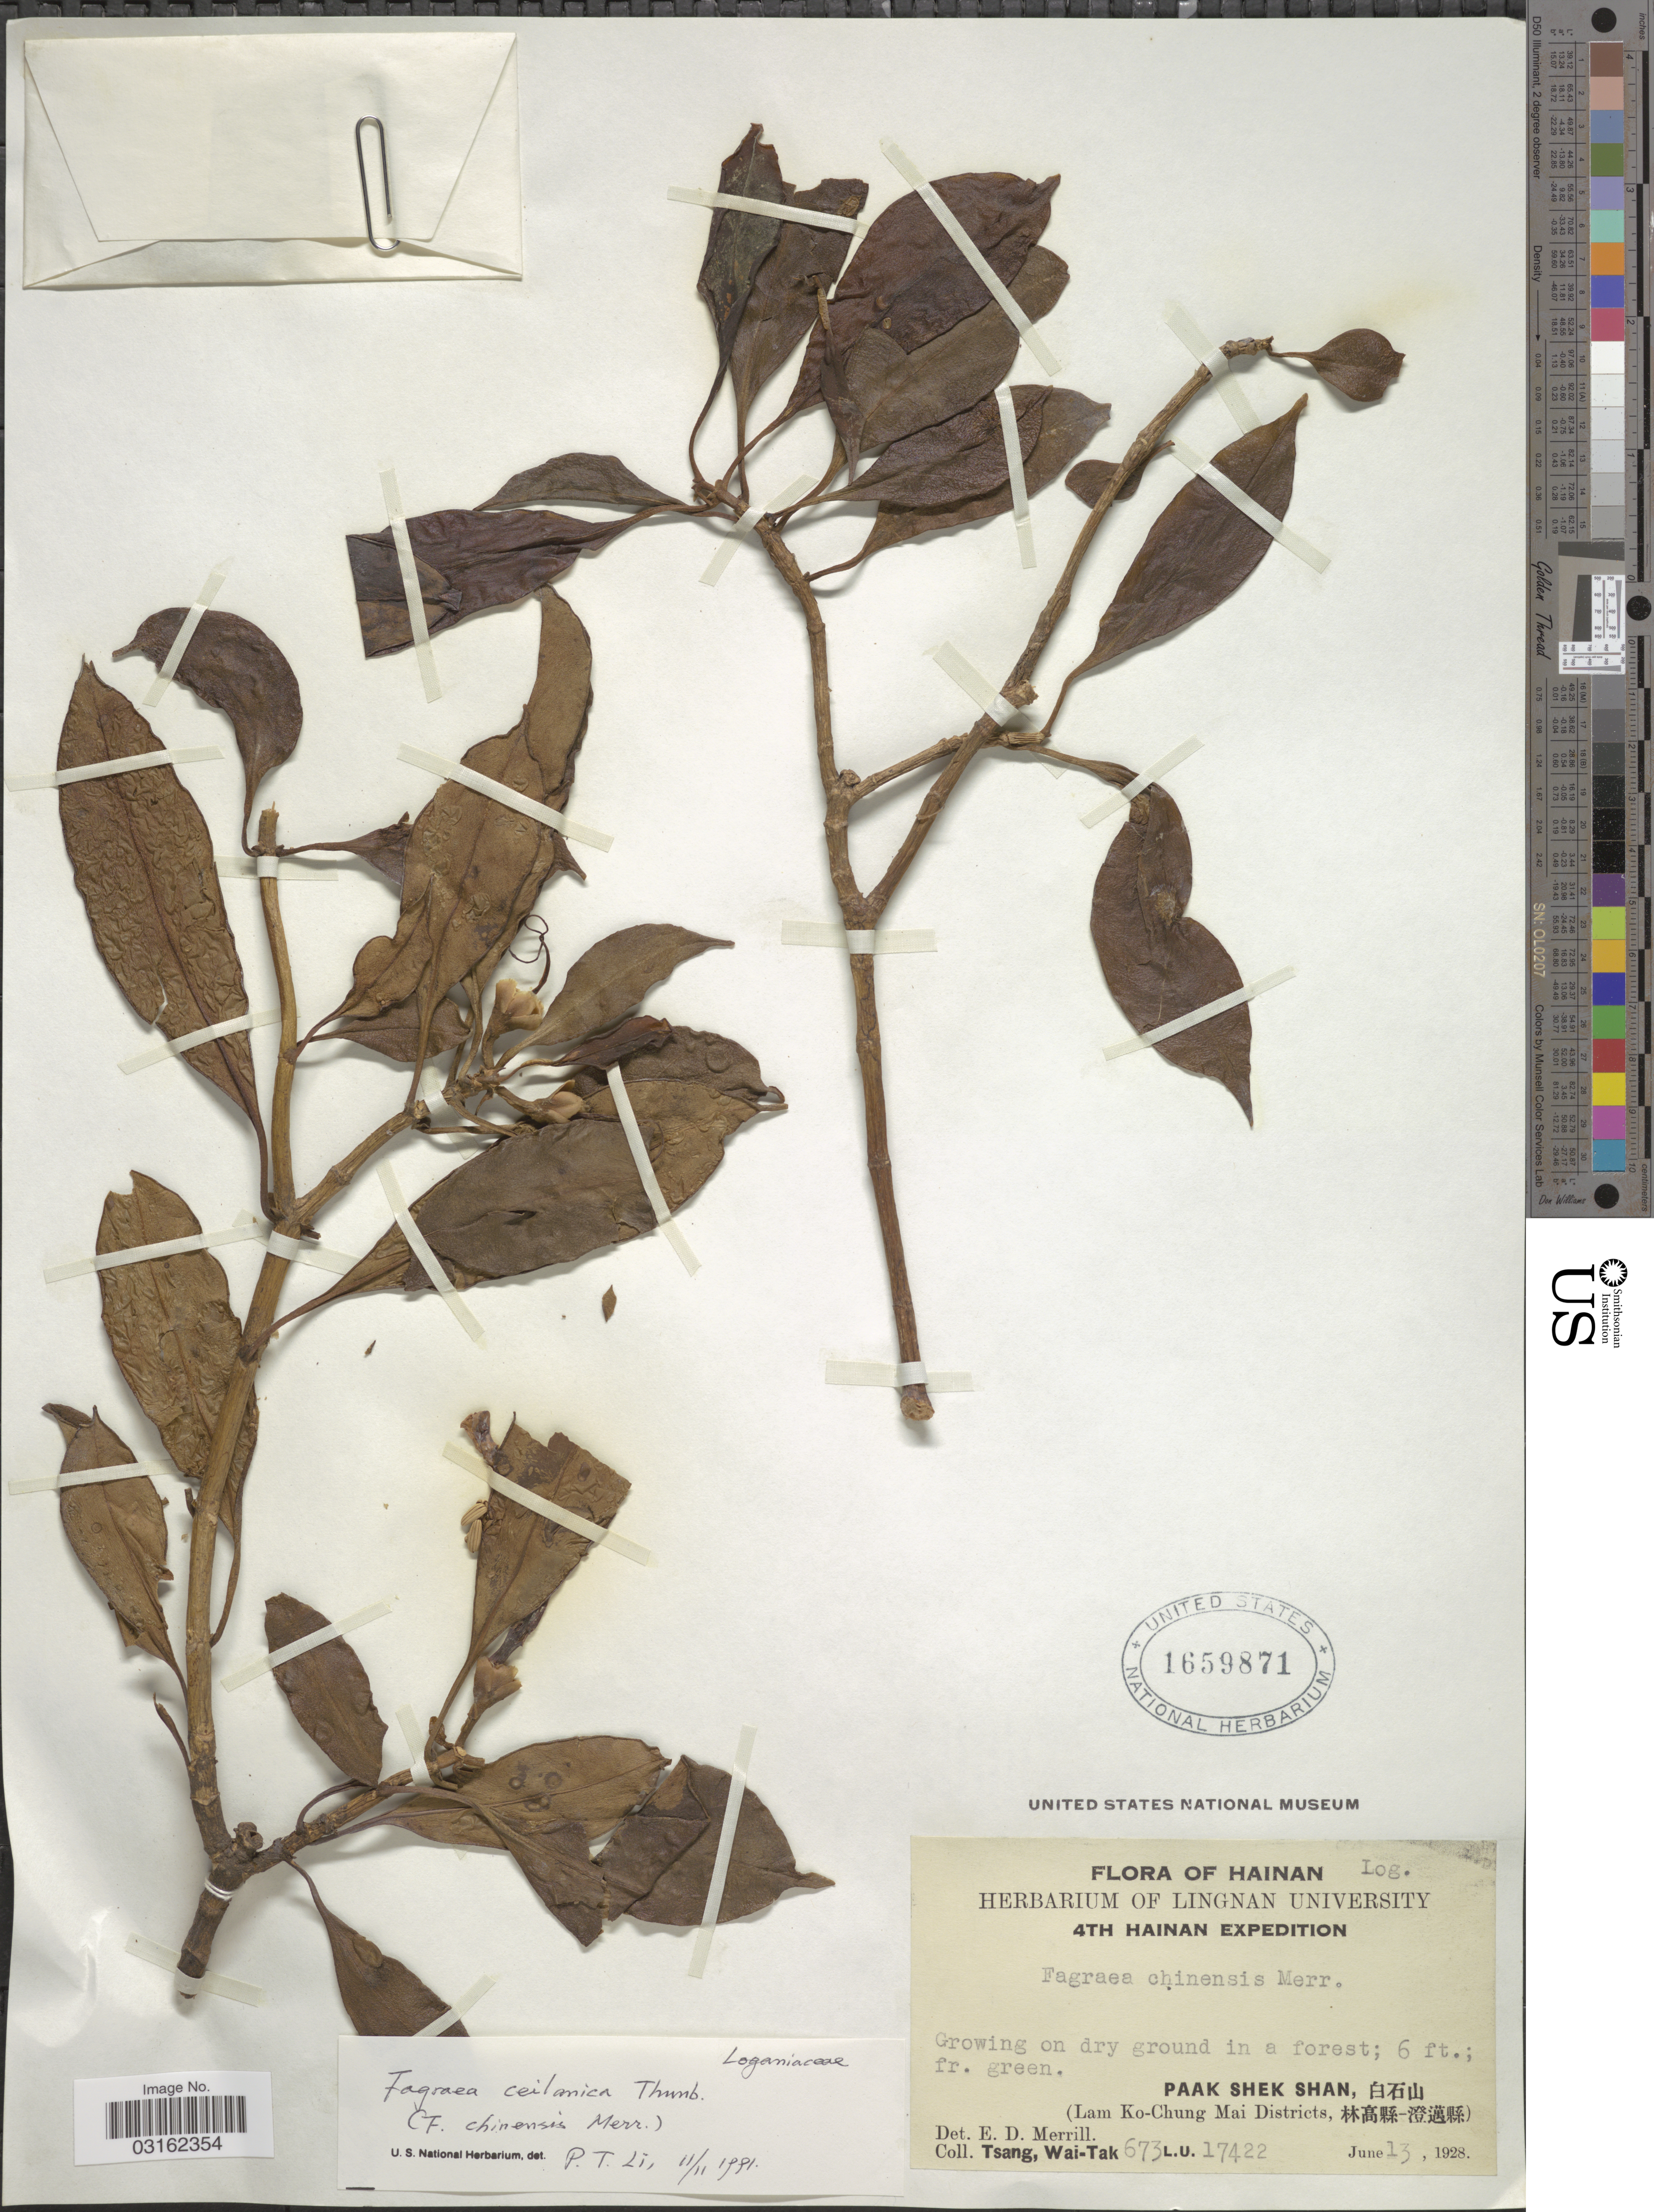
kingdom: Plantae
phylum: Tracheophyta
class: Magnoliopsida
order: Gentianales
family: Gentianaceae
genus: Fagraea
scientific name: Fagraea ceilanica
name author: Thunb.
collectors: W. T. Tsang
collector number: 673L.U.17422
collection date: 1928-06-13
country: China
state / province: Hainan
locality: Paak Shek Shan, (Lam Ko-Chung Mai Districts).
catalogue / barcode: US 1659871